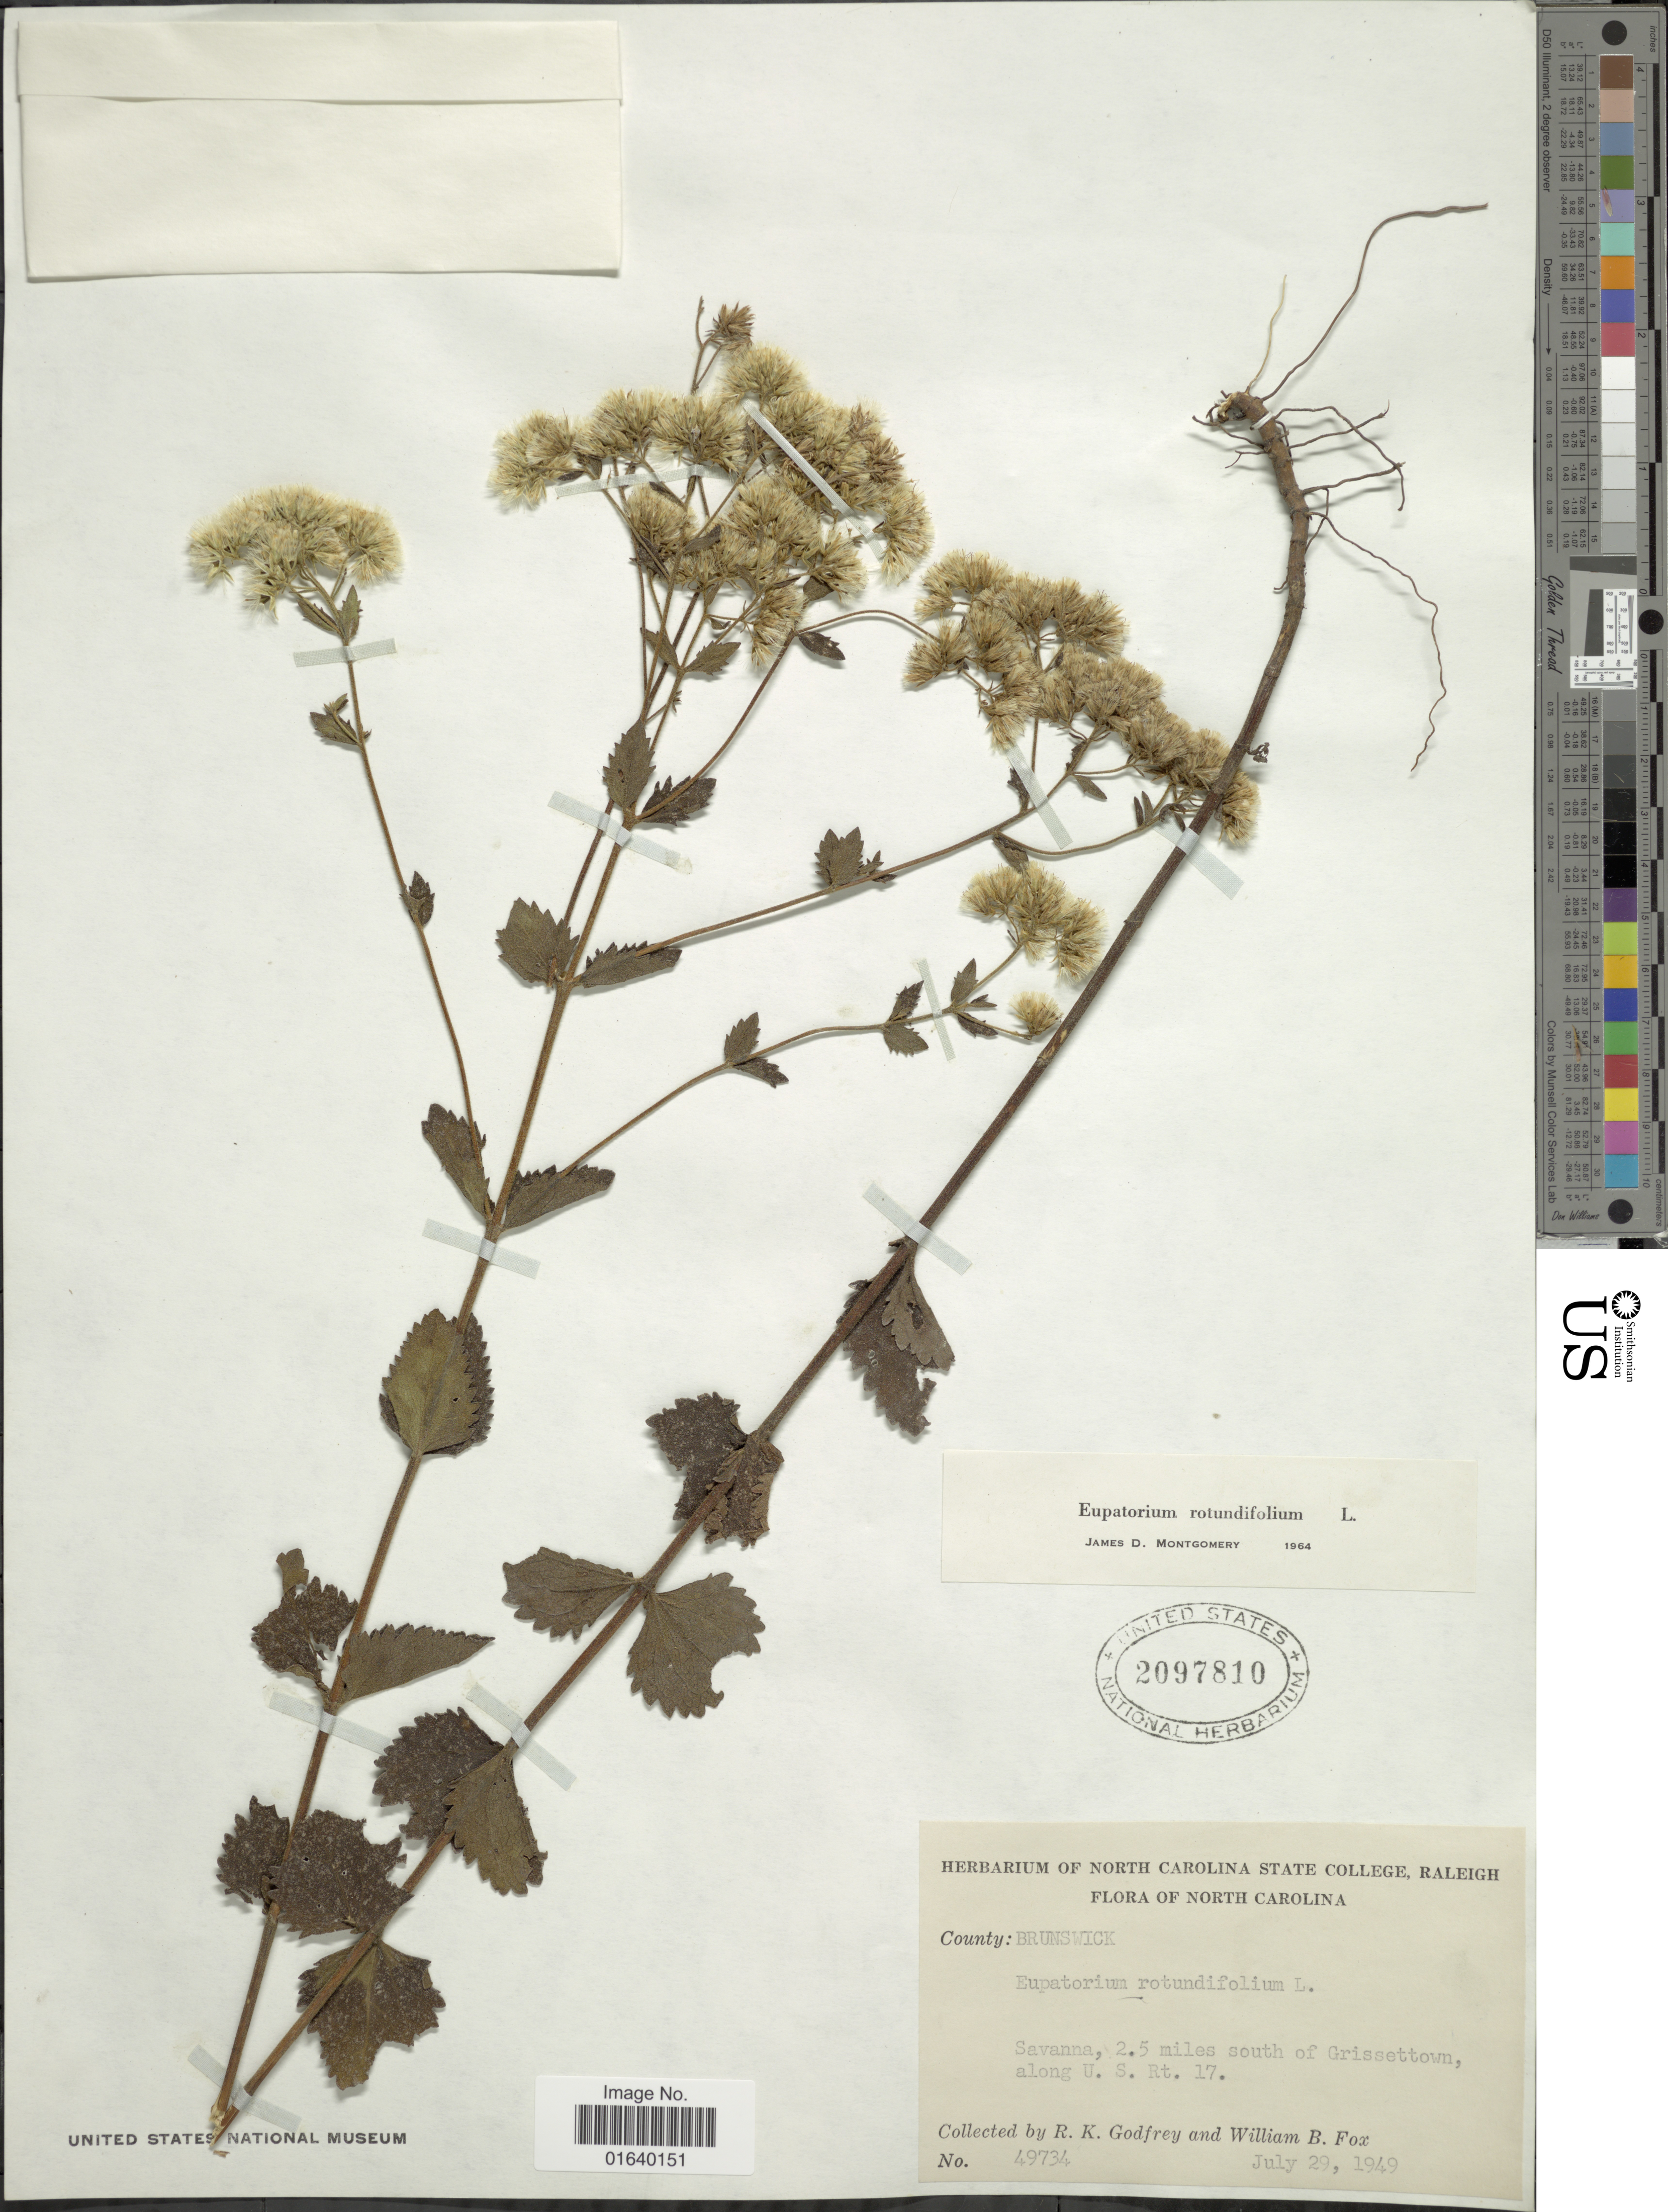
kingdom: Plantae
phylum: Tracheophyta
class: Magnoliopsida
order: Asterales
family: Asteraceae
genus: Eupatorium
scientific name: Eupatorium rotundifolium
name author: L.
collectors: R. K. Godfrey & W. B. Fox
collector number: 49734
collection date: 1949-07-29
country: United States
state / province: North Carolina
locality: County: Brunswick, Savanna, 2.5 miles south of Grissettwon, along U.S. Rt. 17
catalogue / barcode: US 2097810